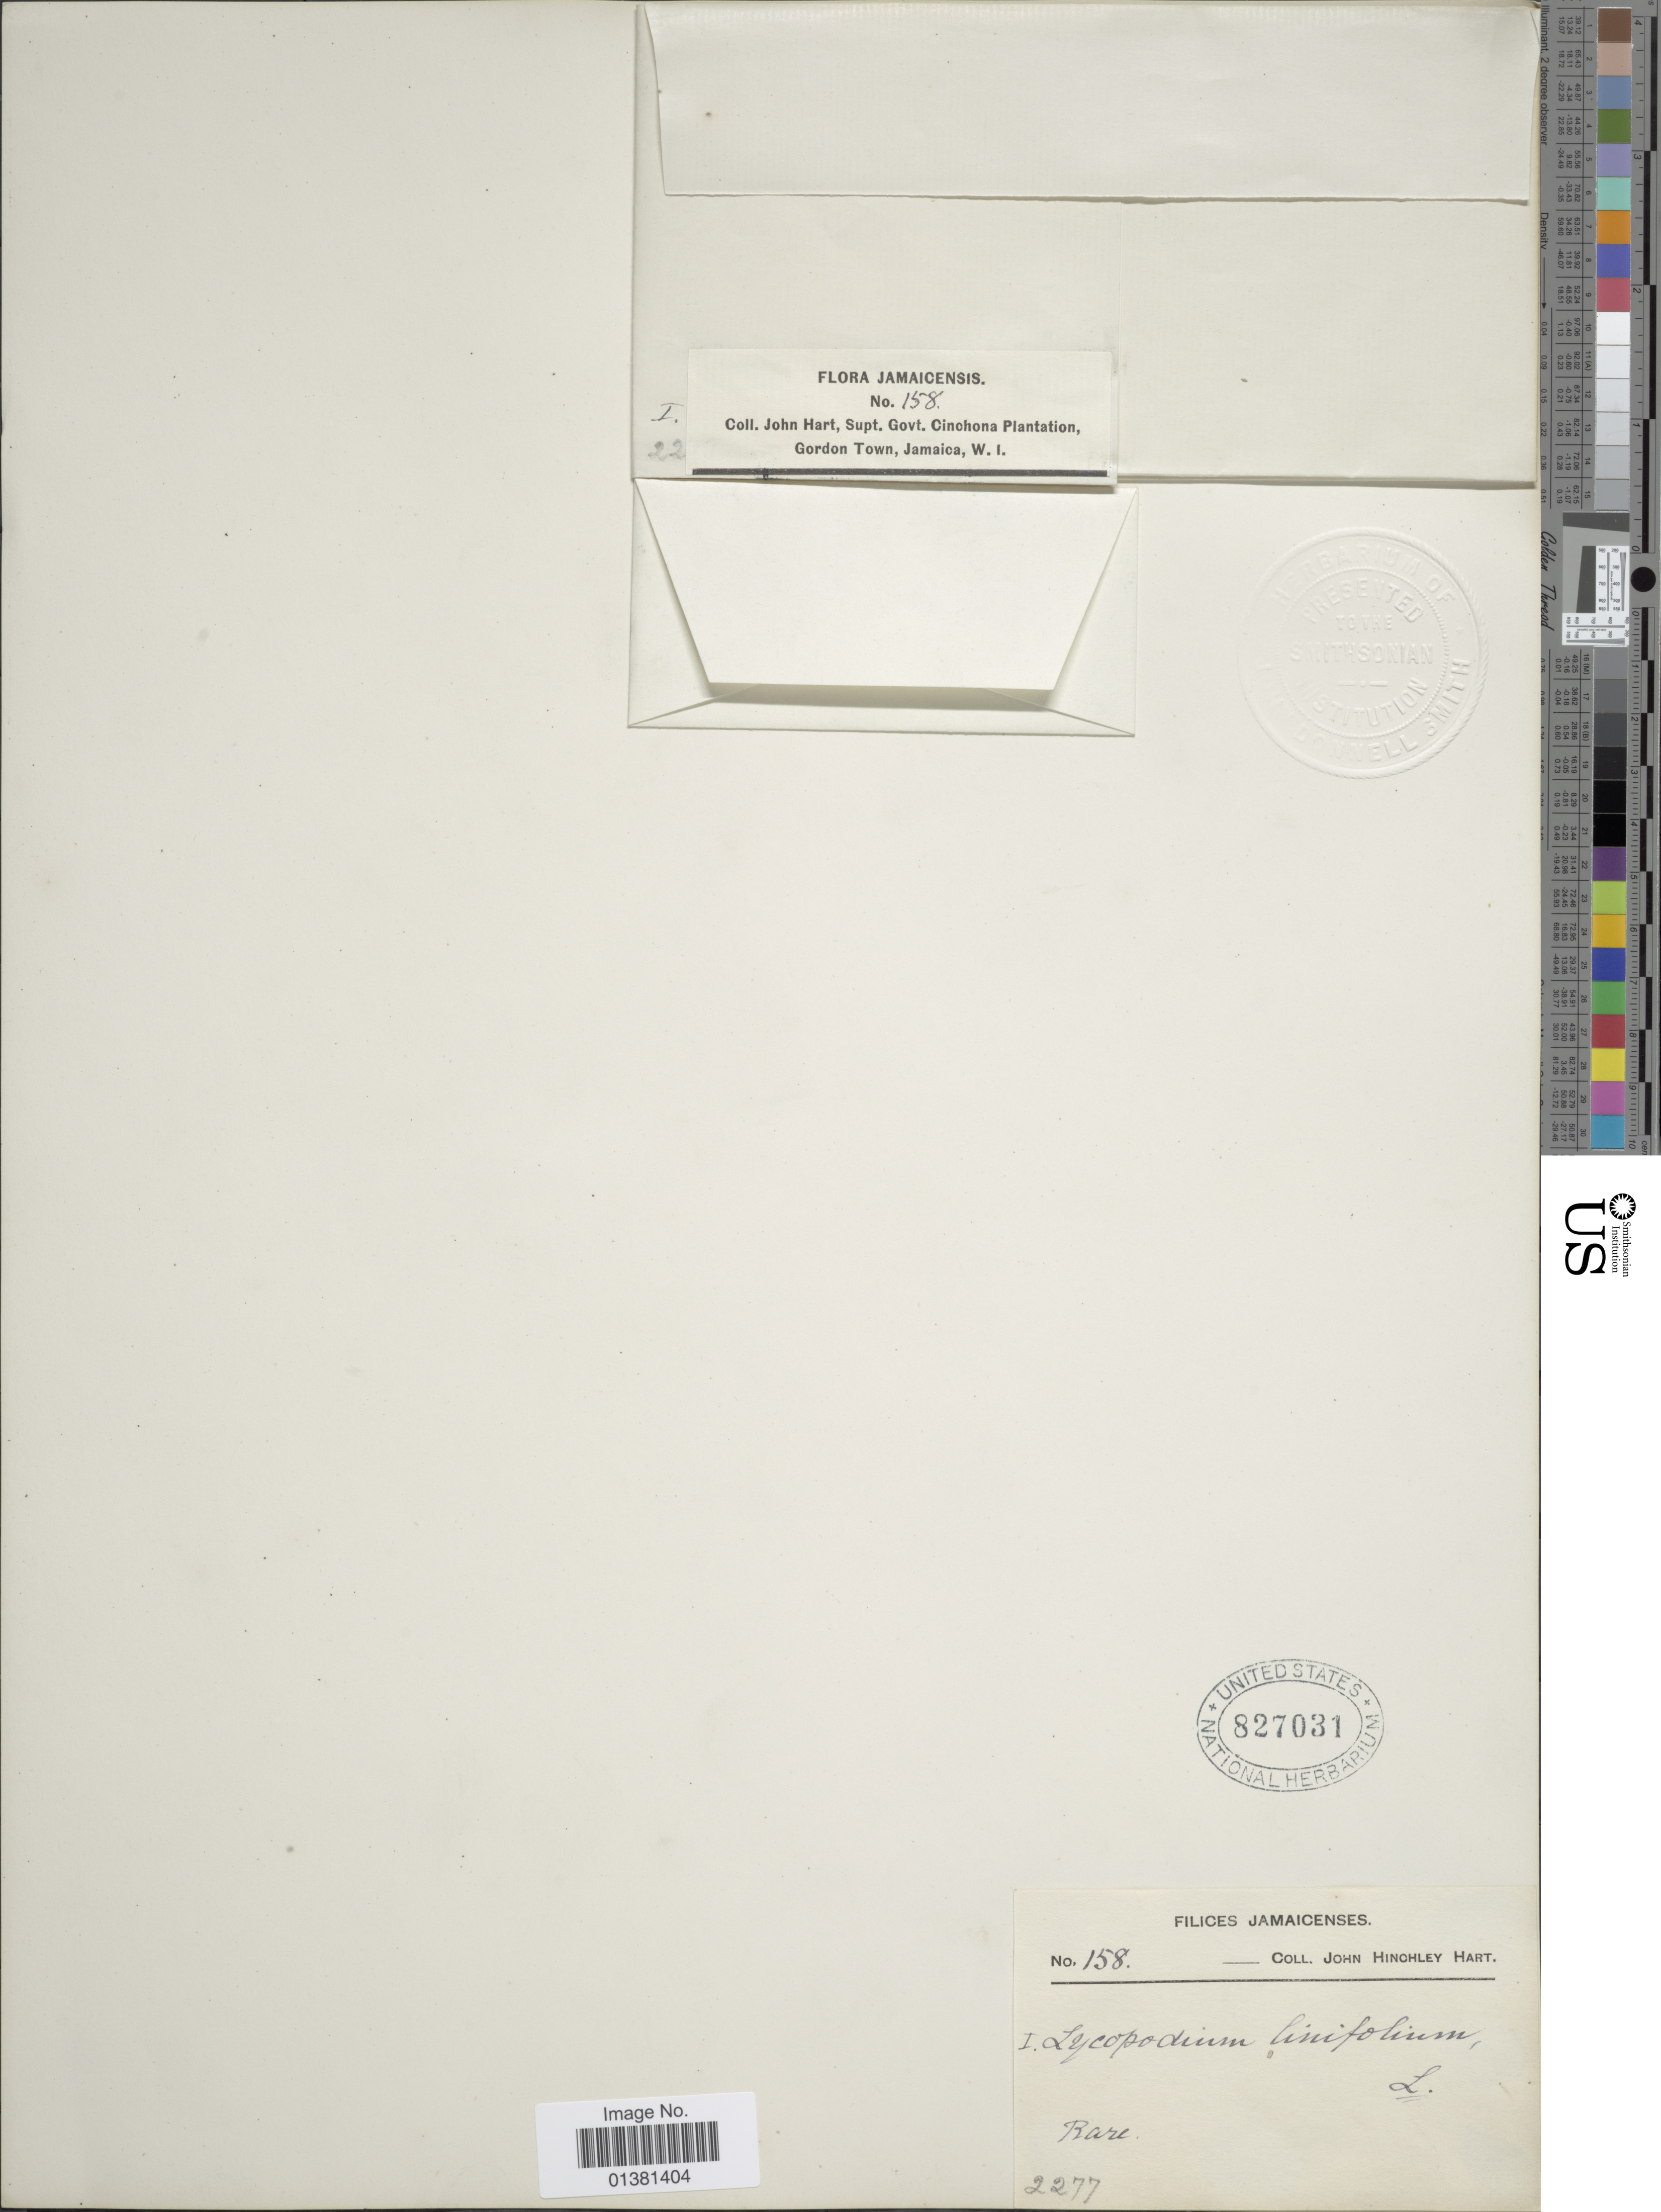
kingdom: Plantae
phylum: Tracheophyta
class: Lycopodiopsida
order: Lycopodiales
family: Lycopodiaceae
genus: Phlegmariurus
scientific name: Phlegmariurus linifolius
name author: (L.) B. Øllg.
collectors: J. H. Hart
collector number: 158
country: Jamaica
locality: Rare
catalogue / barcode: US 827031